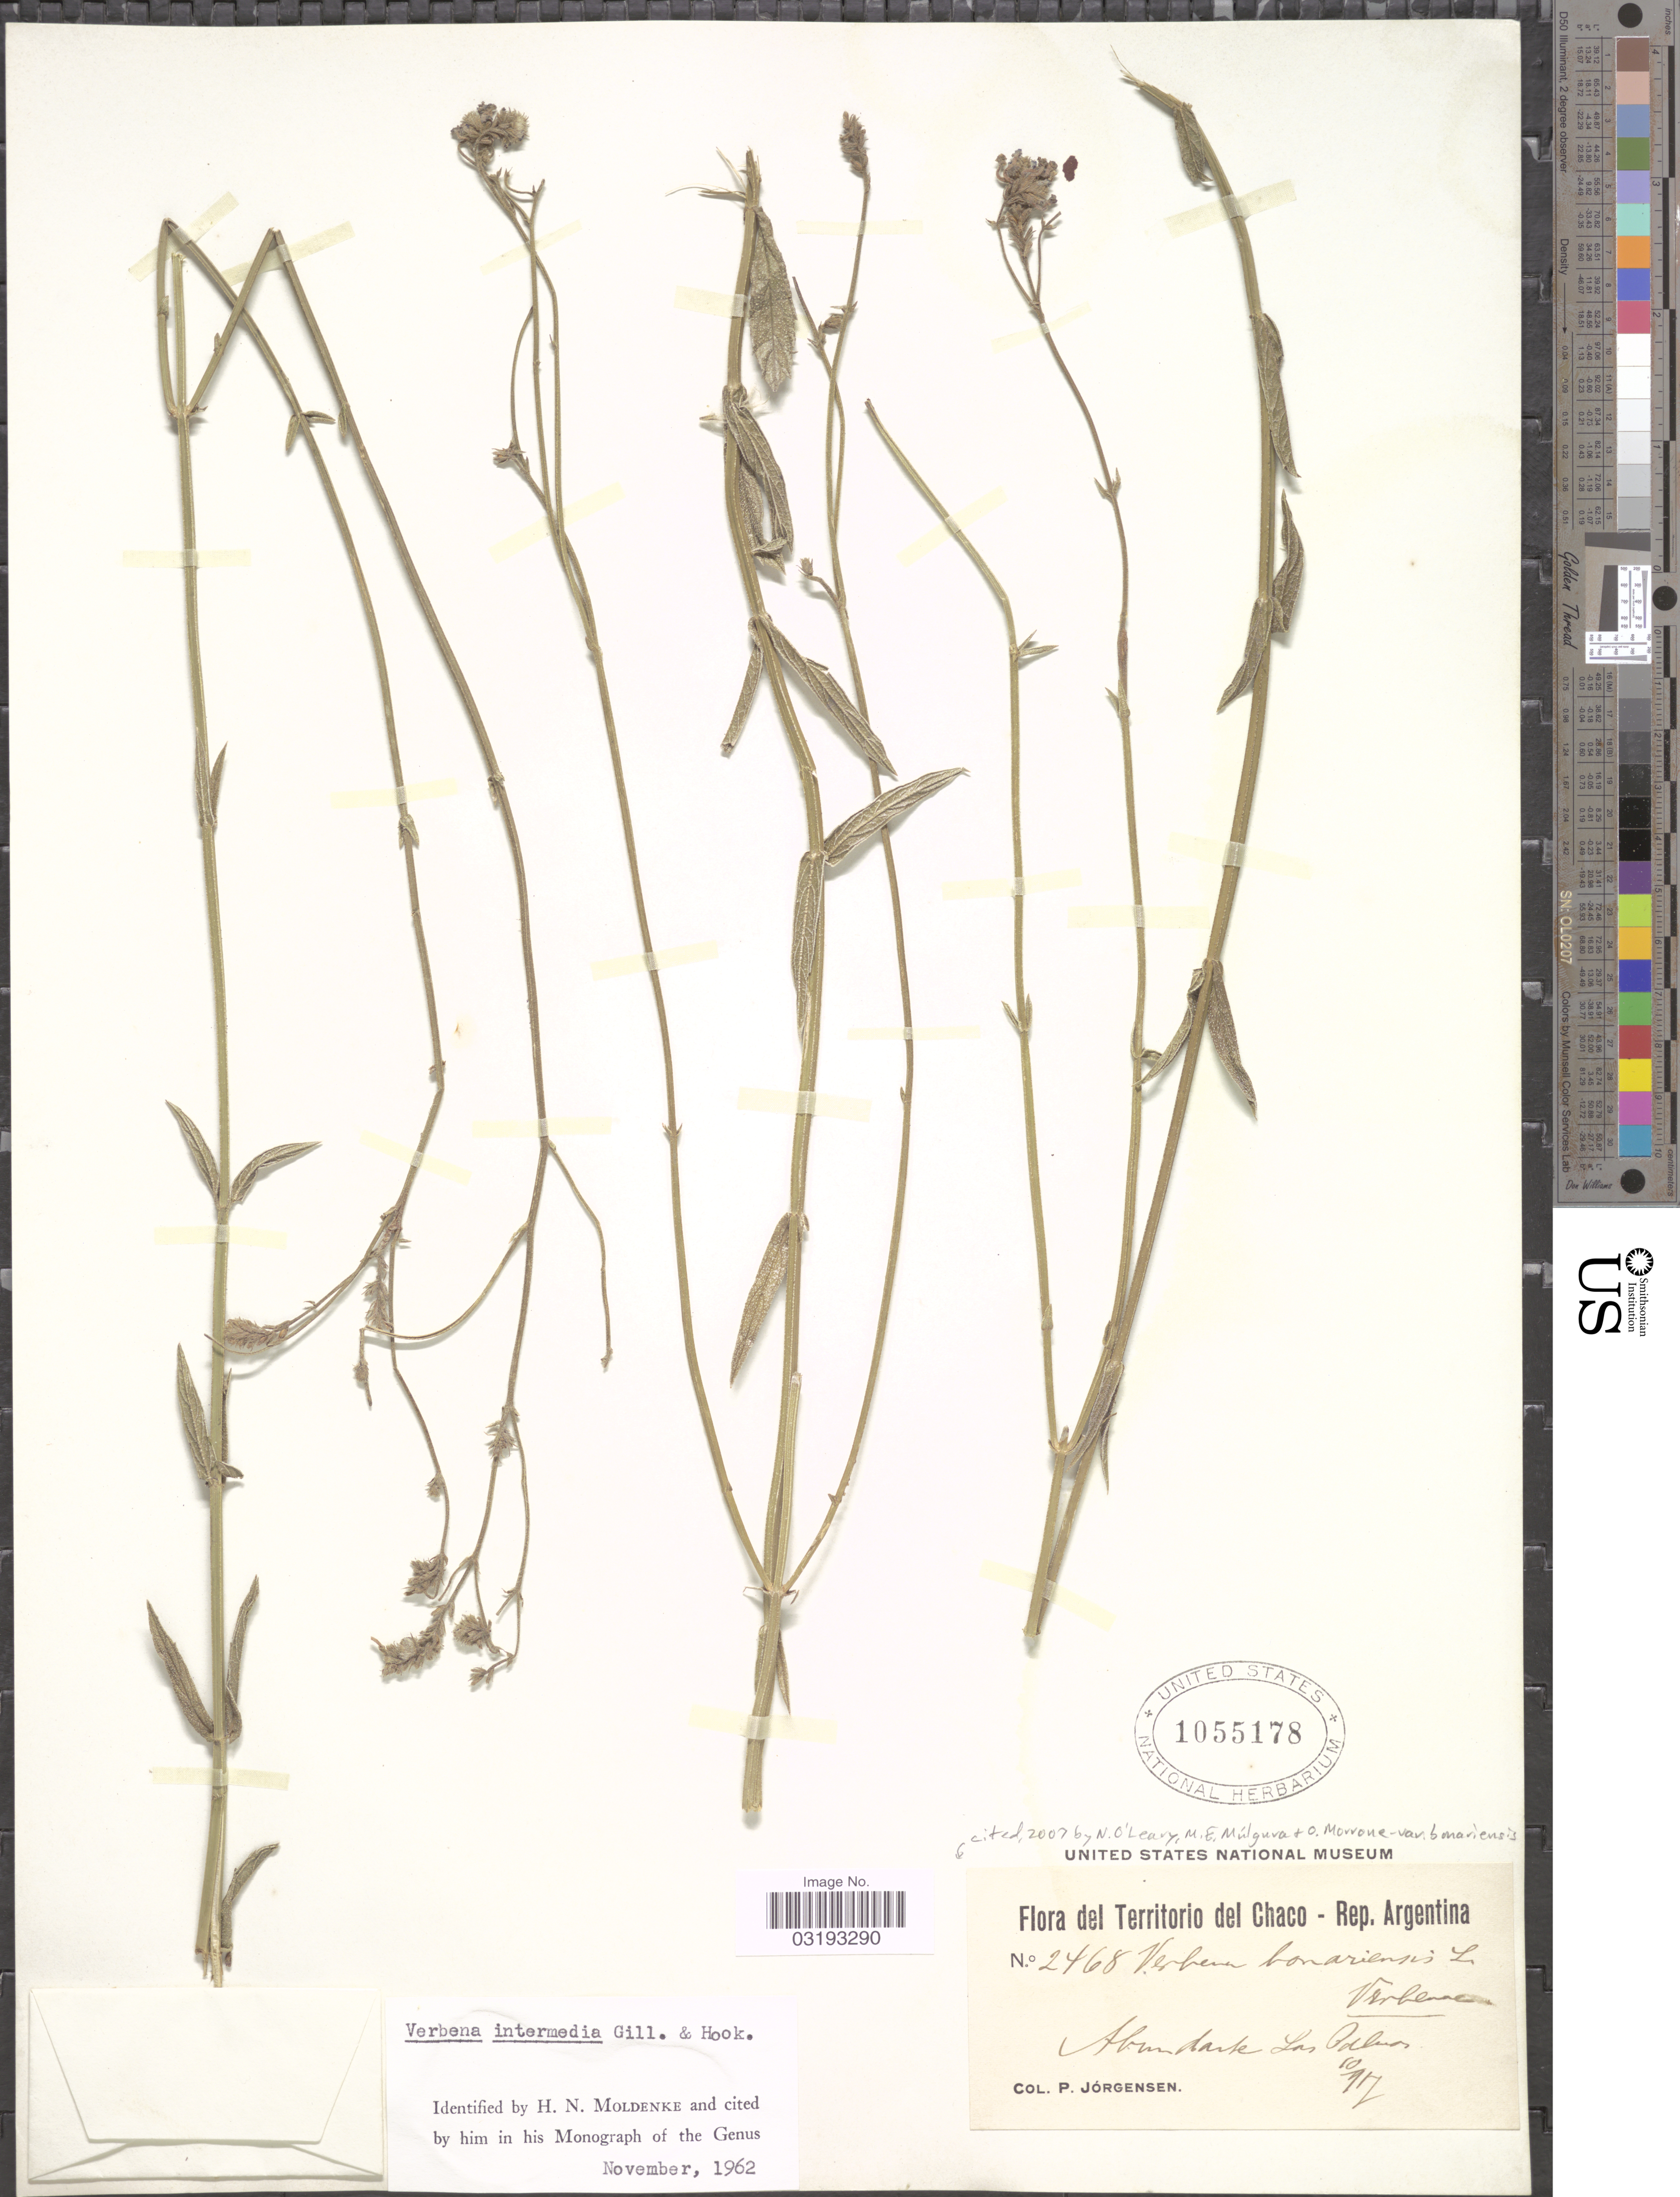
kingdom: Plantae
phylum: Tracheophyta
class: Magnoliopsida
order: Lamiales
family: Verbenaceae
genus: Verbena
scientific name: Verbena bonariensis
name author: L.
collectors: P. Jörgensen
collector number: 2468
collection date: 1917-10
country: Argentina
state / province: Chaco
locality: Territorio del Chaco. Abundante Los Palmas.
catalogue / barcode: US 1055178